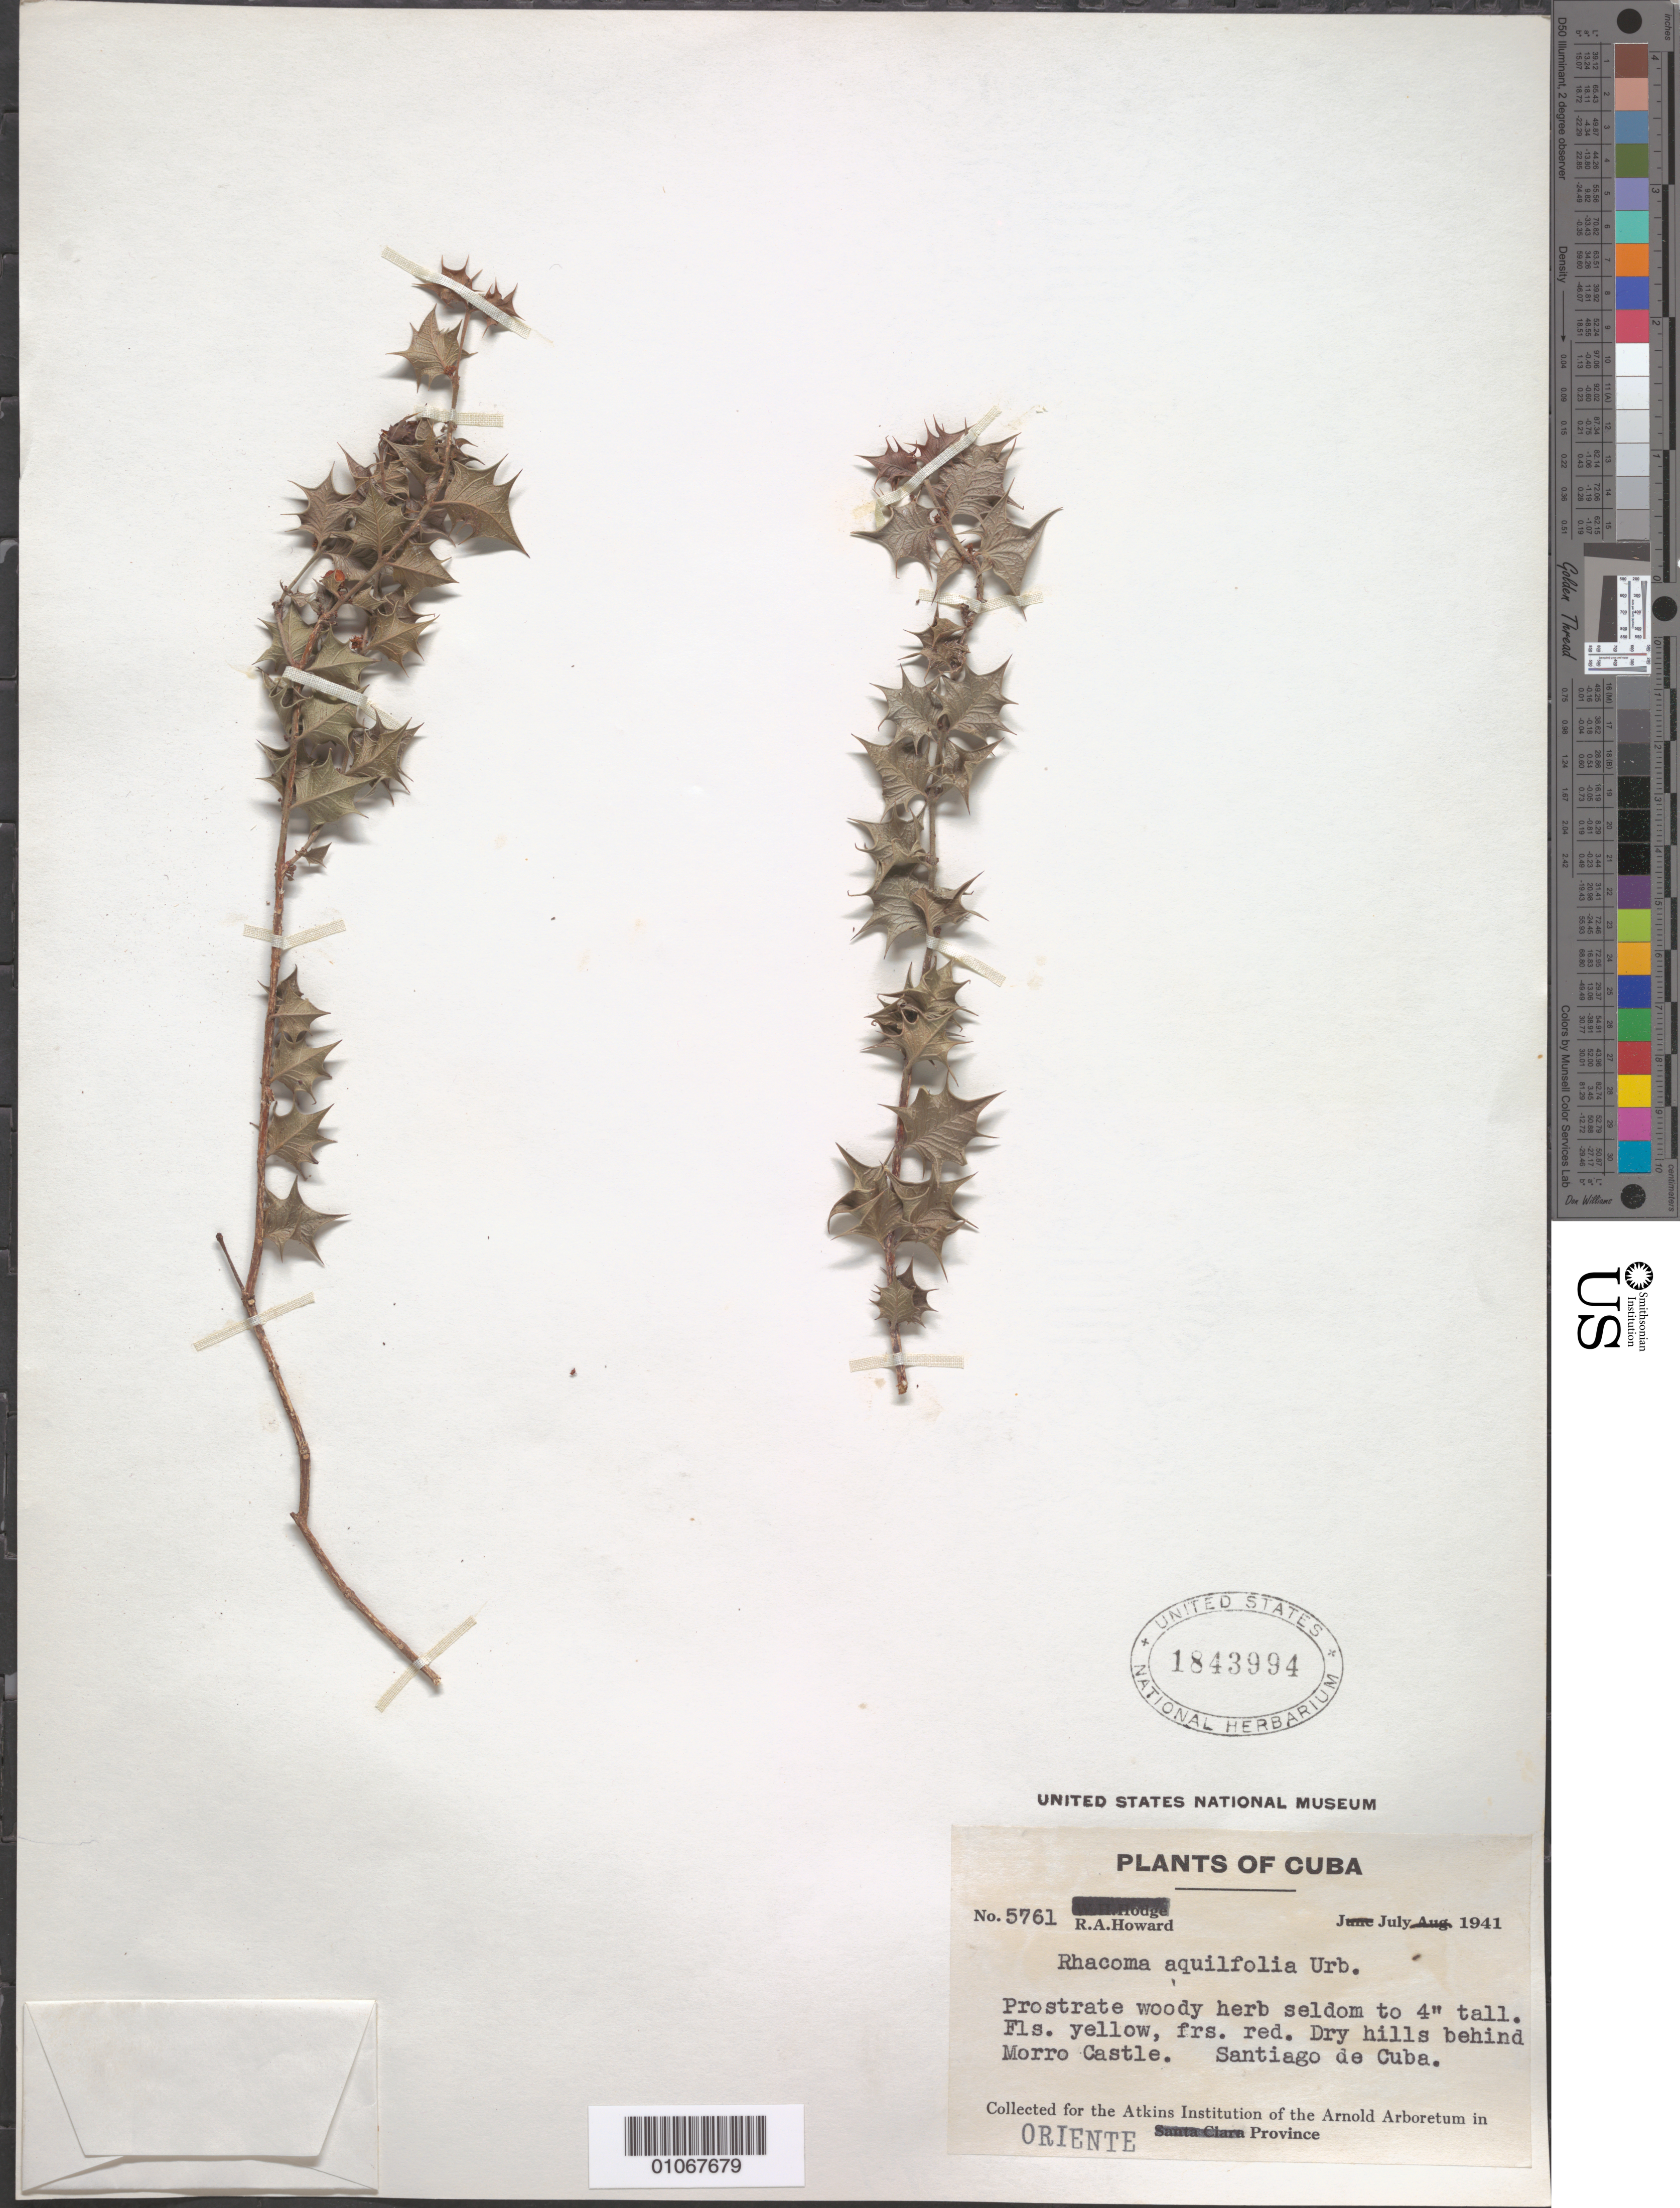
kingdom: Plantae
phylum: Tracheophyta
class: Magnoliopsida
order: Celastrales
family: Celastraceae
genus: Crossopetalum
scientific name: Crossopetalum aquifolium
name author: (Griseb.) Hitchc.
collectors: R. A. Howard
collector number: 5761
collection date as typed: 01 Jul 1941 to 31 Jul 1941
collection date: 1941-07-01/1941-07-31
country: Cuba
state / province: Santiago de Cuba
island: Cuba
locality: Dry hills behind Morro castle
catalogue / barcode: US 1843994